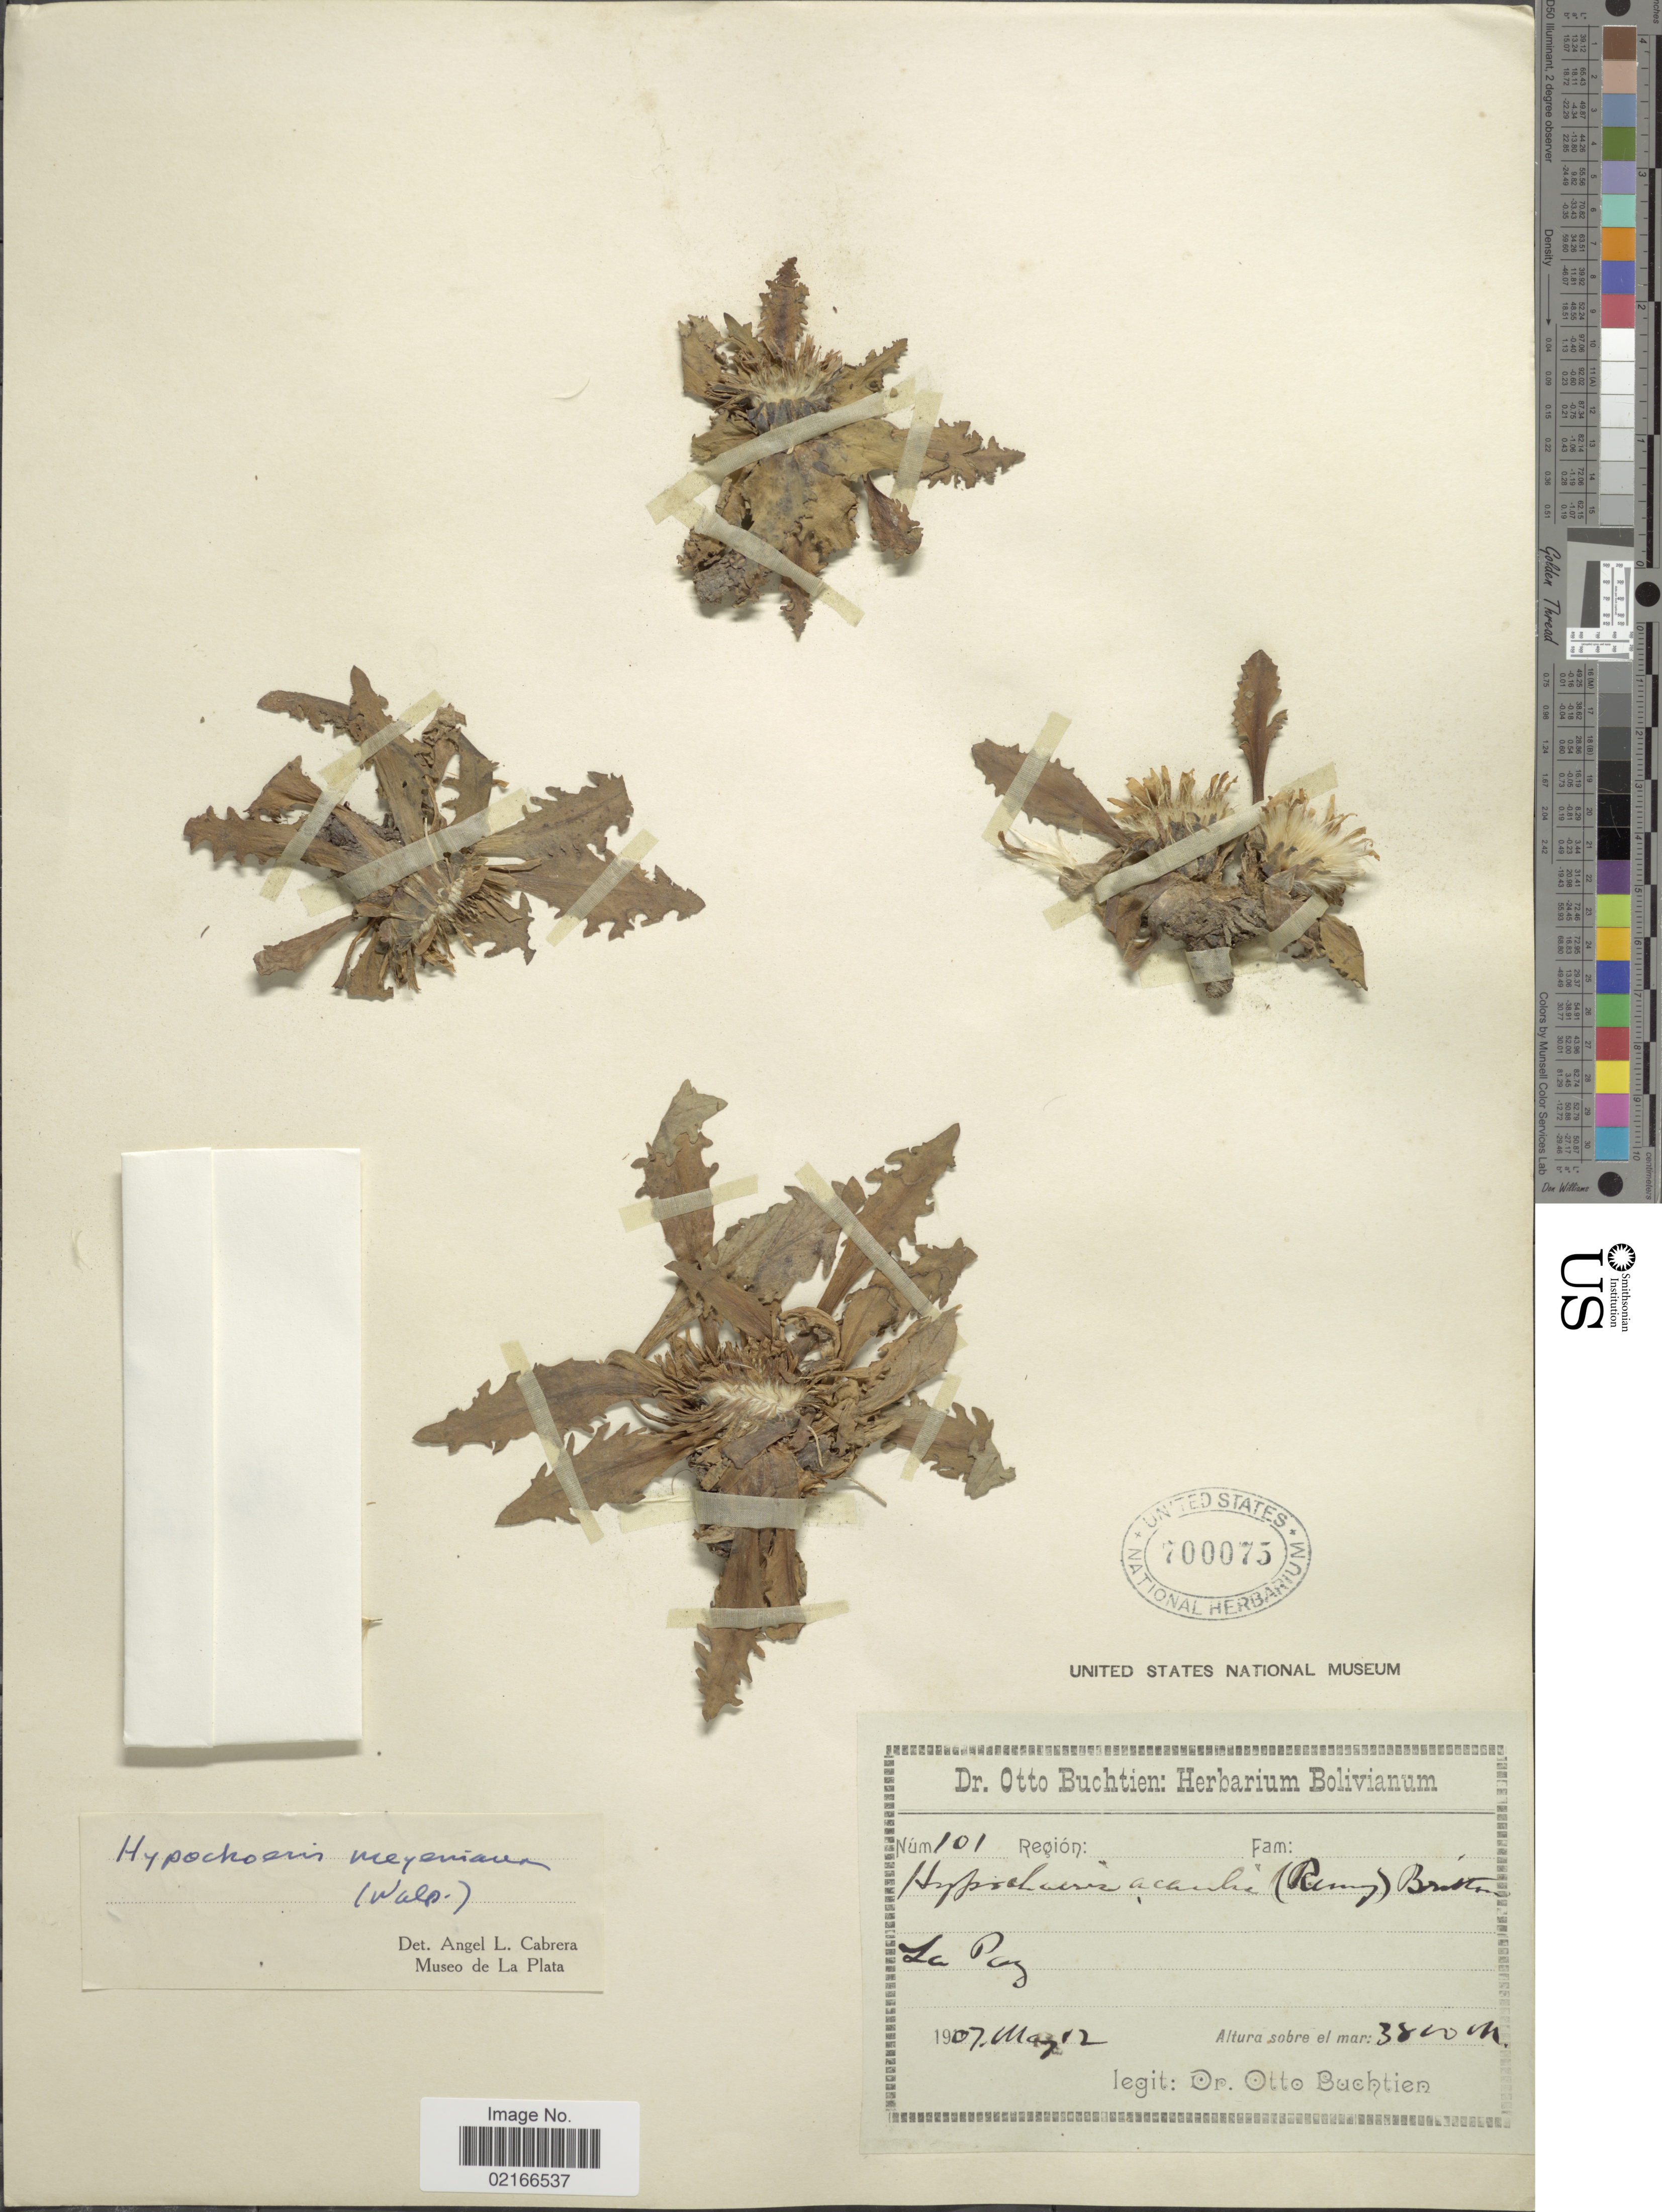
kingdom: Plantae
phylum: Tracheophyta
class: Magnoliopsida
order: Asterales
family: Asteraceae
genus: Hypochaeris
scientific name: Hypochaeris meyeniana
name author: (Walp.) Benth. & Hook. f. ex Griseb.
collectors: O. Buchtien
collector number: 101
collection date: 1907-05-12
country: Bolivia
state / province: La Paz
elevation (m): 3800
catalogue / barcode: US 700075